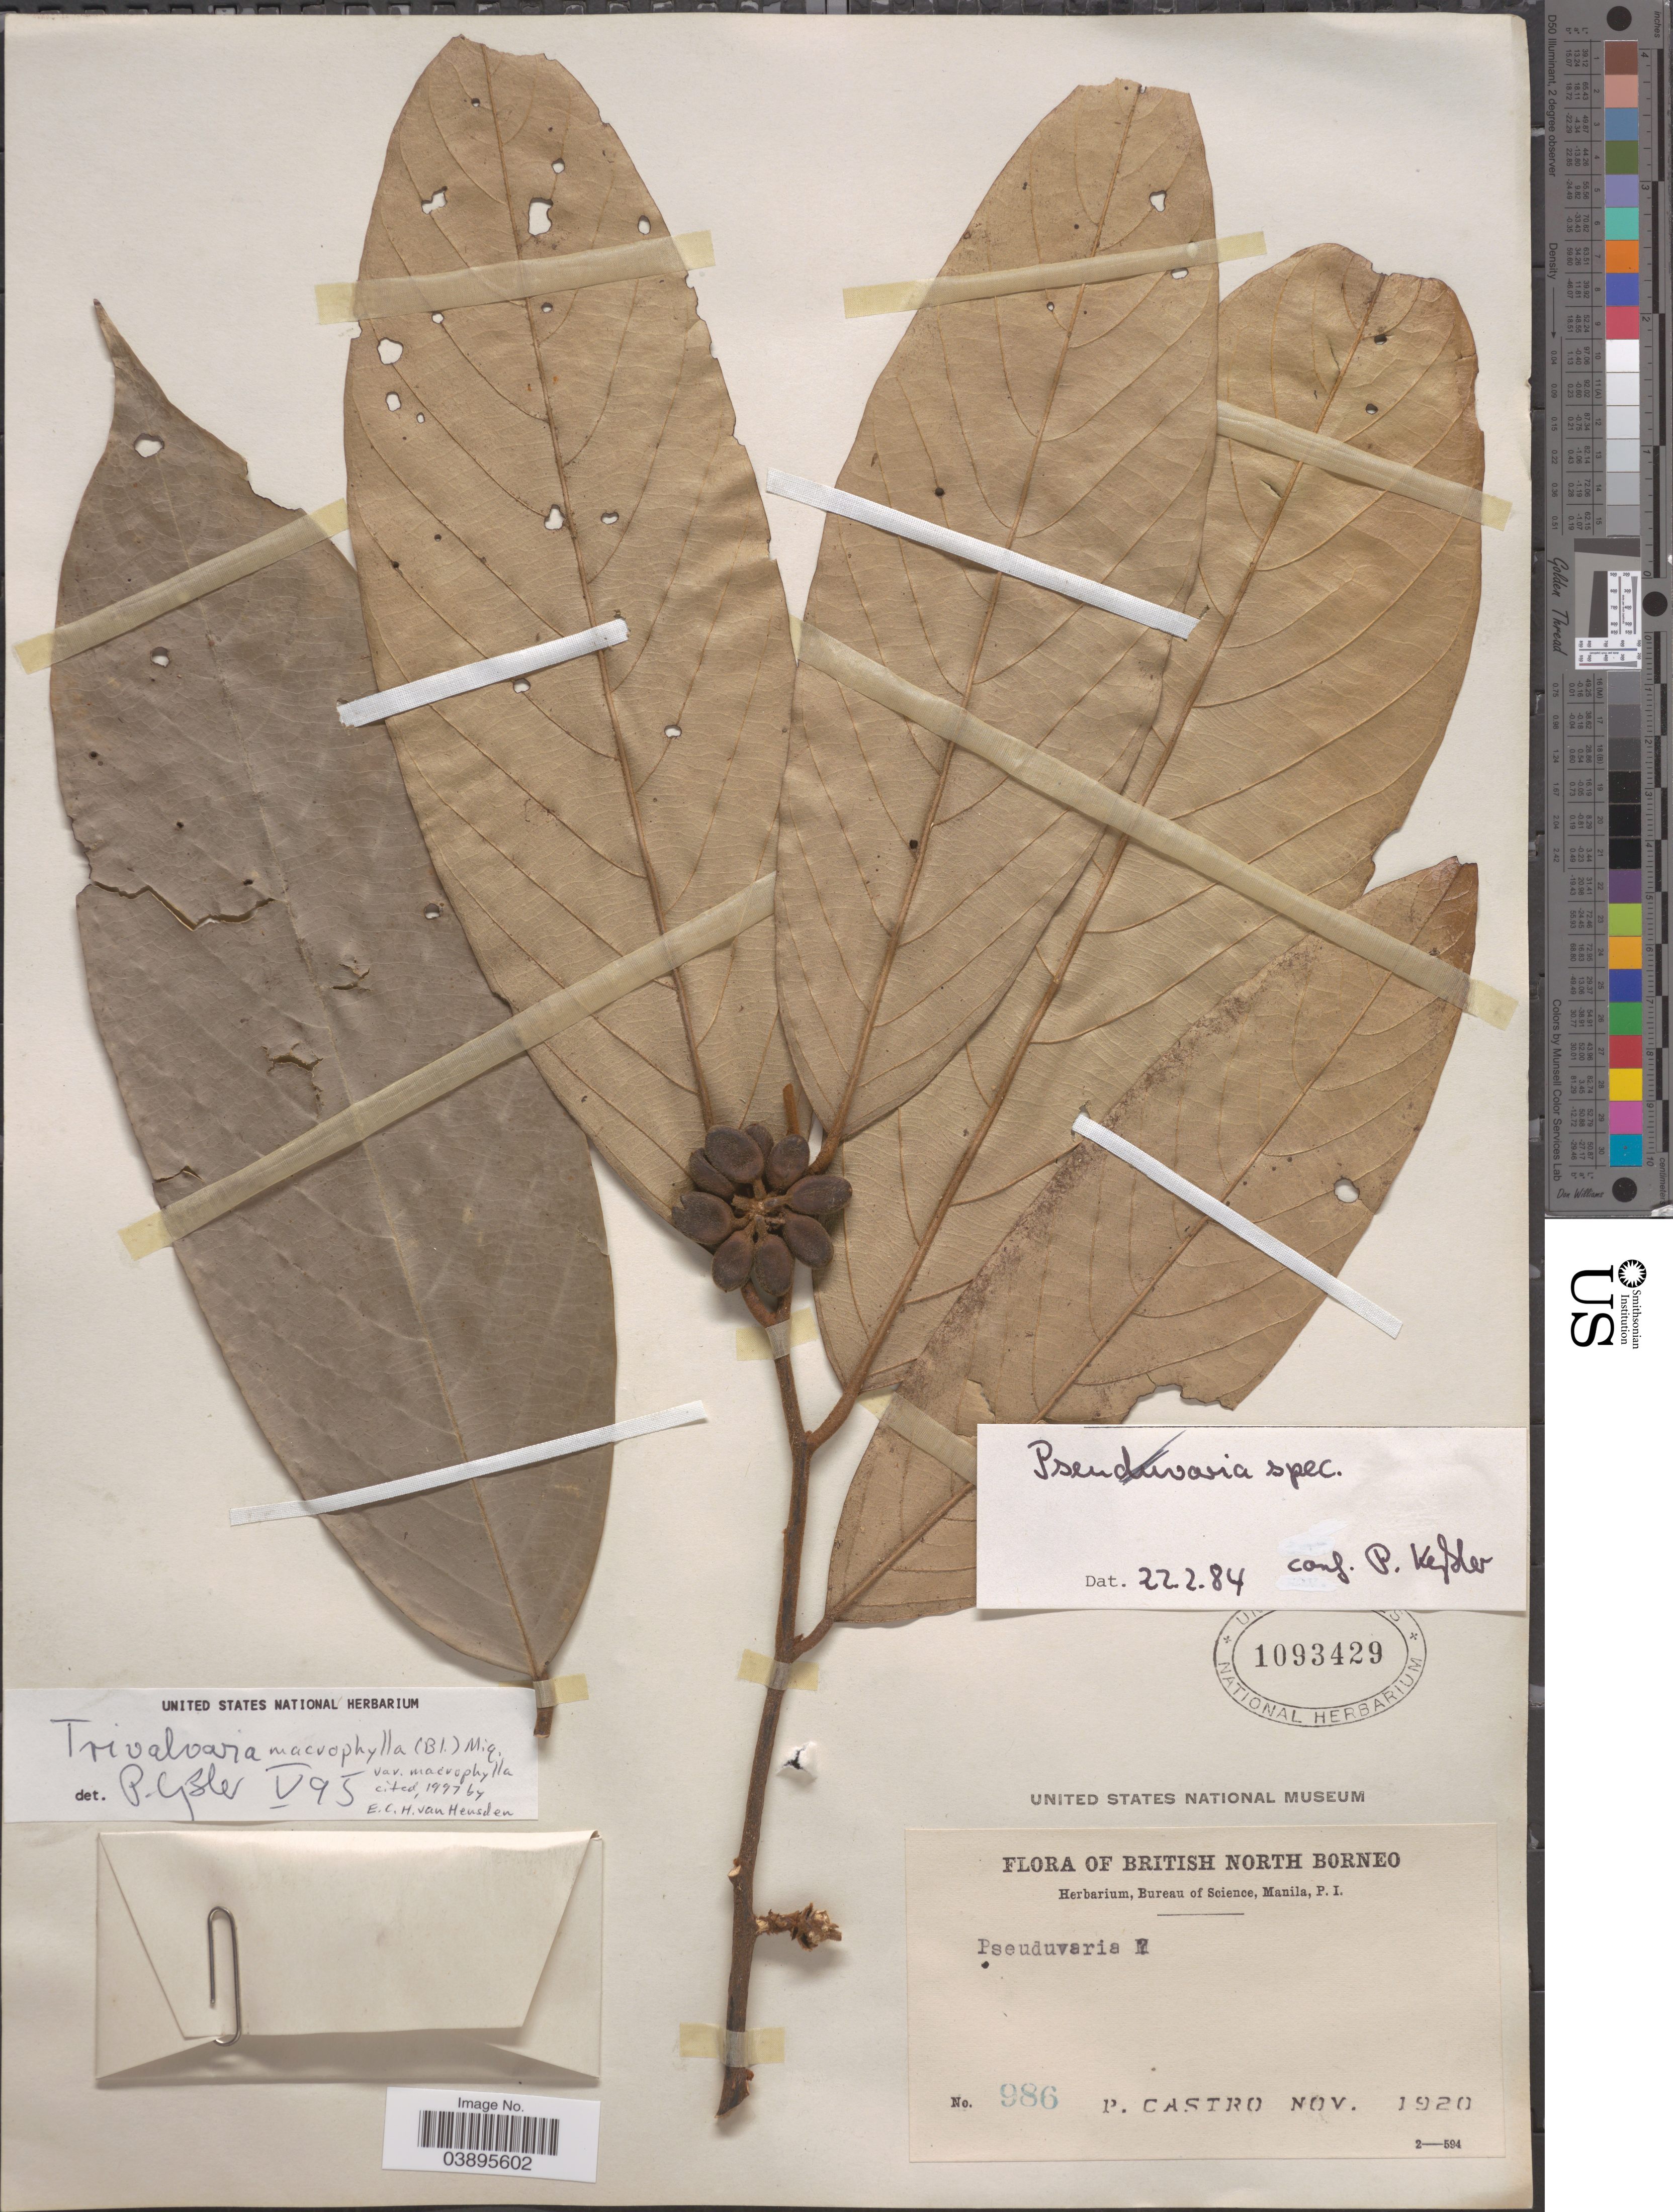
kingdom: Plantae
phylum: Tracheophyta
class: Magnoliopsida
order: Magnoliales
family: Annonaceae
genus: Trivalvaria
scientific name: Trivalvaria macrophylla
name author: (Blume) Miq.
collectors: P. Castro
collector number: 986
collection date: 1920-11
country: Malaysia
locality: British North Borneo.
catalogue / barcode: US 1093429